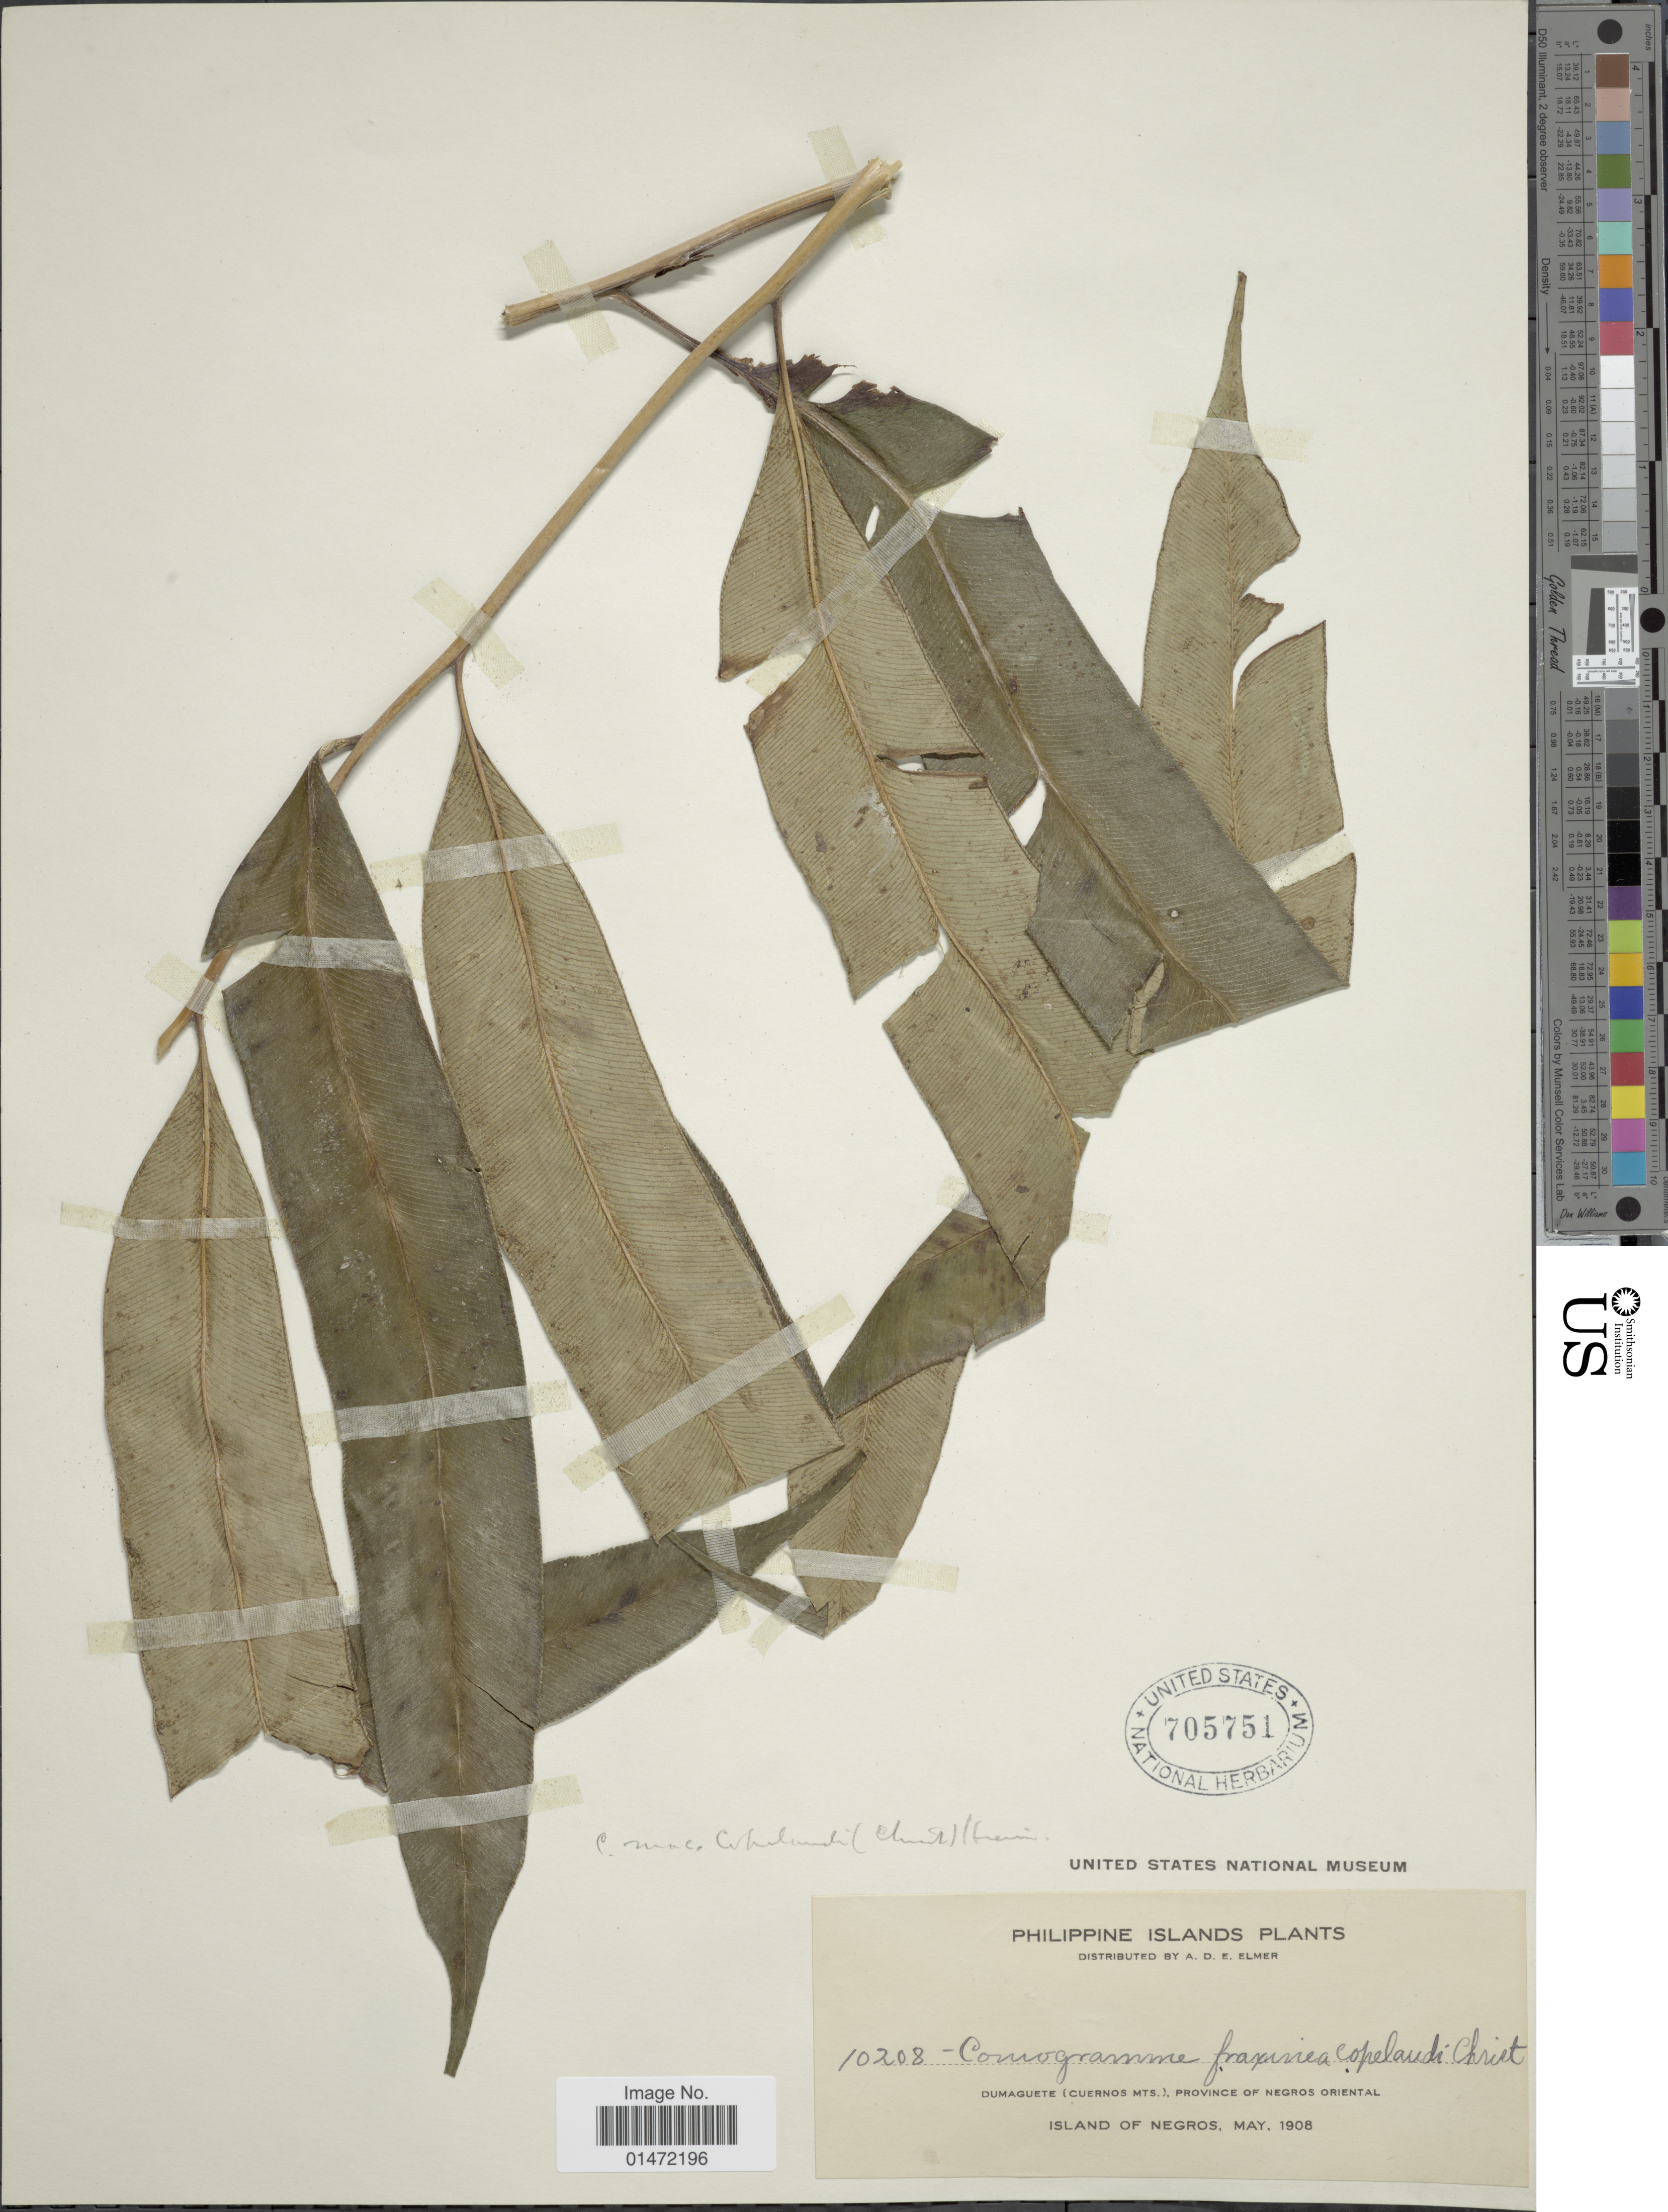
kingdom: Plantae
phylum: Tracheophyta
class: Polypodiopsida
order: Polypodiales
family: Pteridaceae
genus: Coniogramme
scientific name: Coniogramme macrophylla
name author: (Blume) Hieron.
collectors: A. D. E. Elmer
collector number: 10208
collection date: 1908-05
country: Philippines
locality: Dumaguete (Cuernos Mts.), Province of Negros Oriental. Island of Negros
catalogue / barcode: US 705751